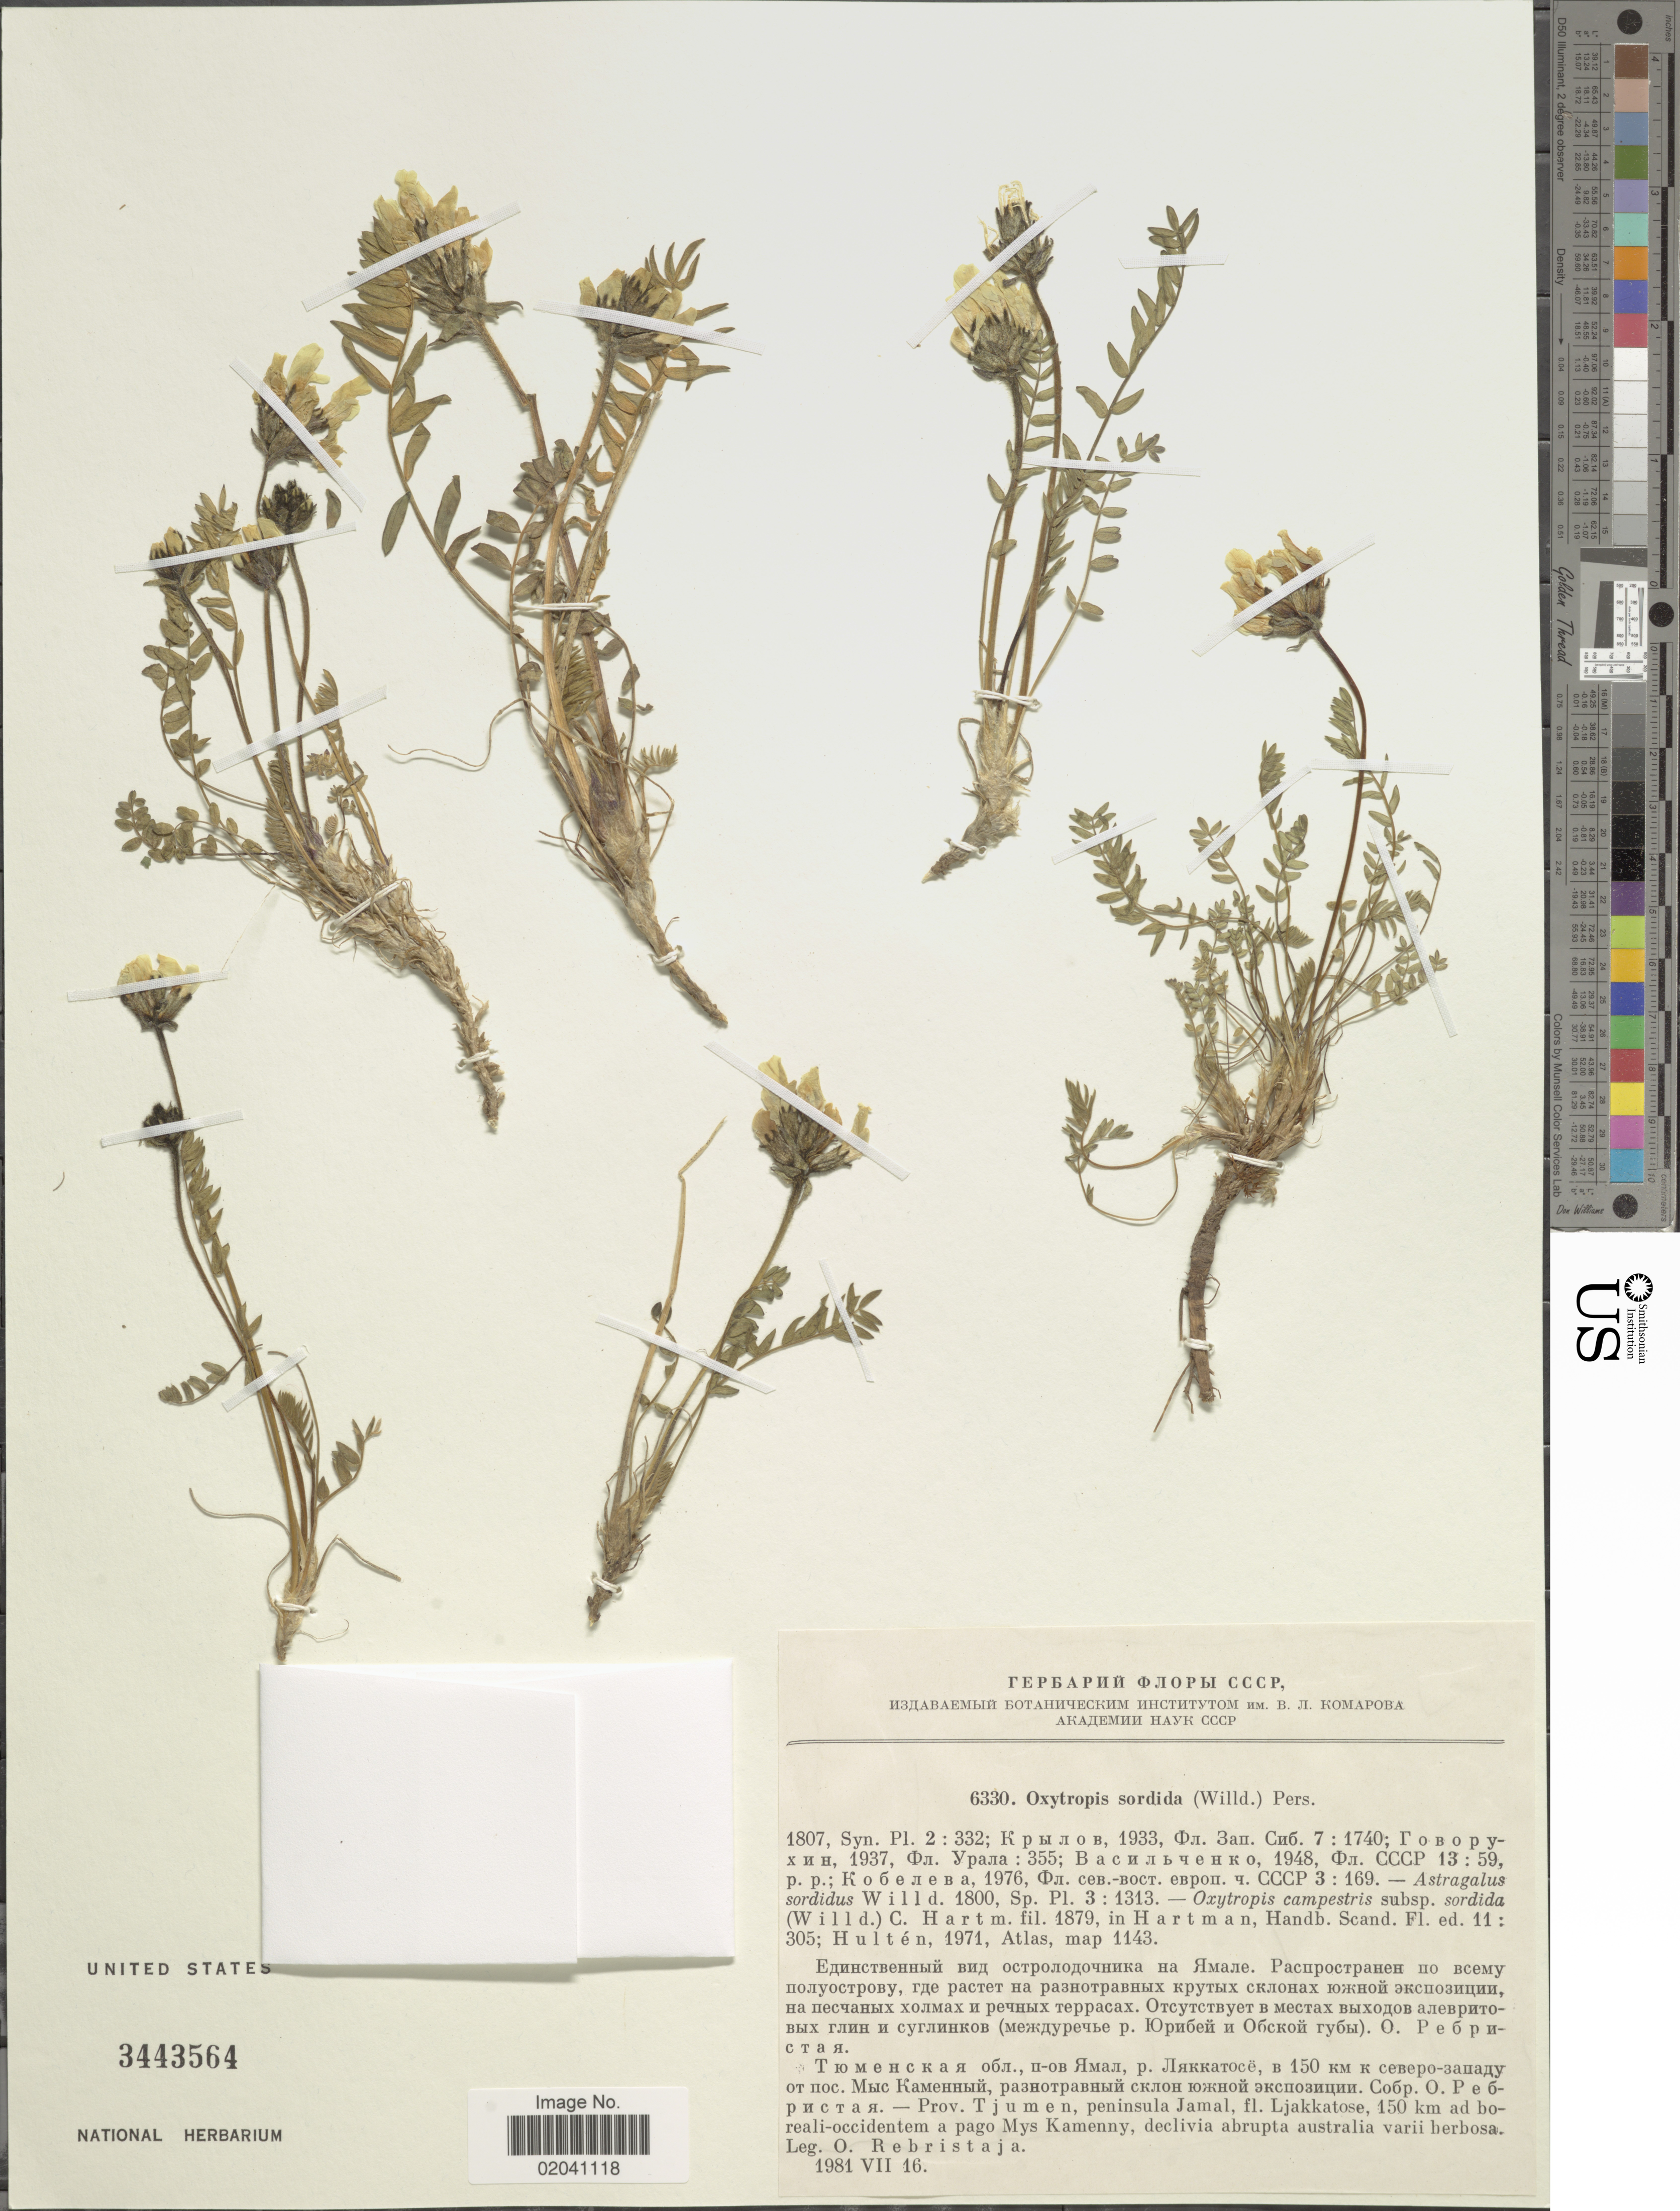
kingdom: Plantae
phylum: Tracheophyta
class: Magnoliopsida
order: Fabales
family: Fabaceae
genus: Oxytropis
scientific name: Oxytropis sordida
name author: (Willd.) Pers.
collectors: O. V. Rebristaja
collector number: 6330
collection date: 1981-07-16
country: Russian Federation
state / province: Tyumen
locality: Prov. Tjumen, peninsula Jamal, fl. Ljakkatose, 150 km ad boreali-occidentem a pago Mys Kamenny, declivia abrupta australia varii berbosa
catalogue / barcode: US 3443564